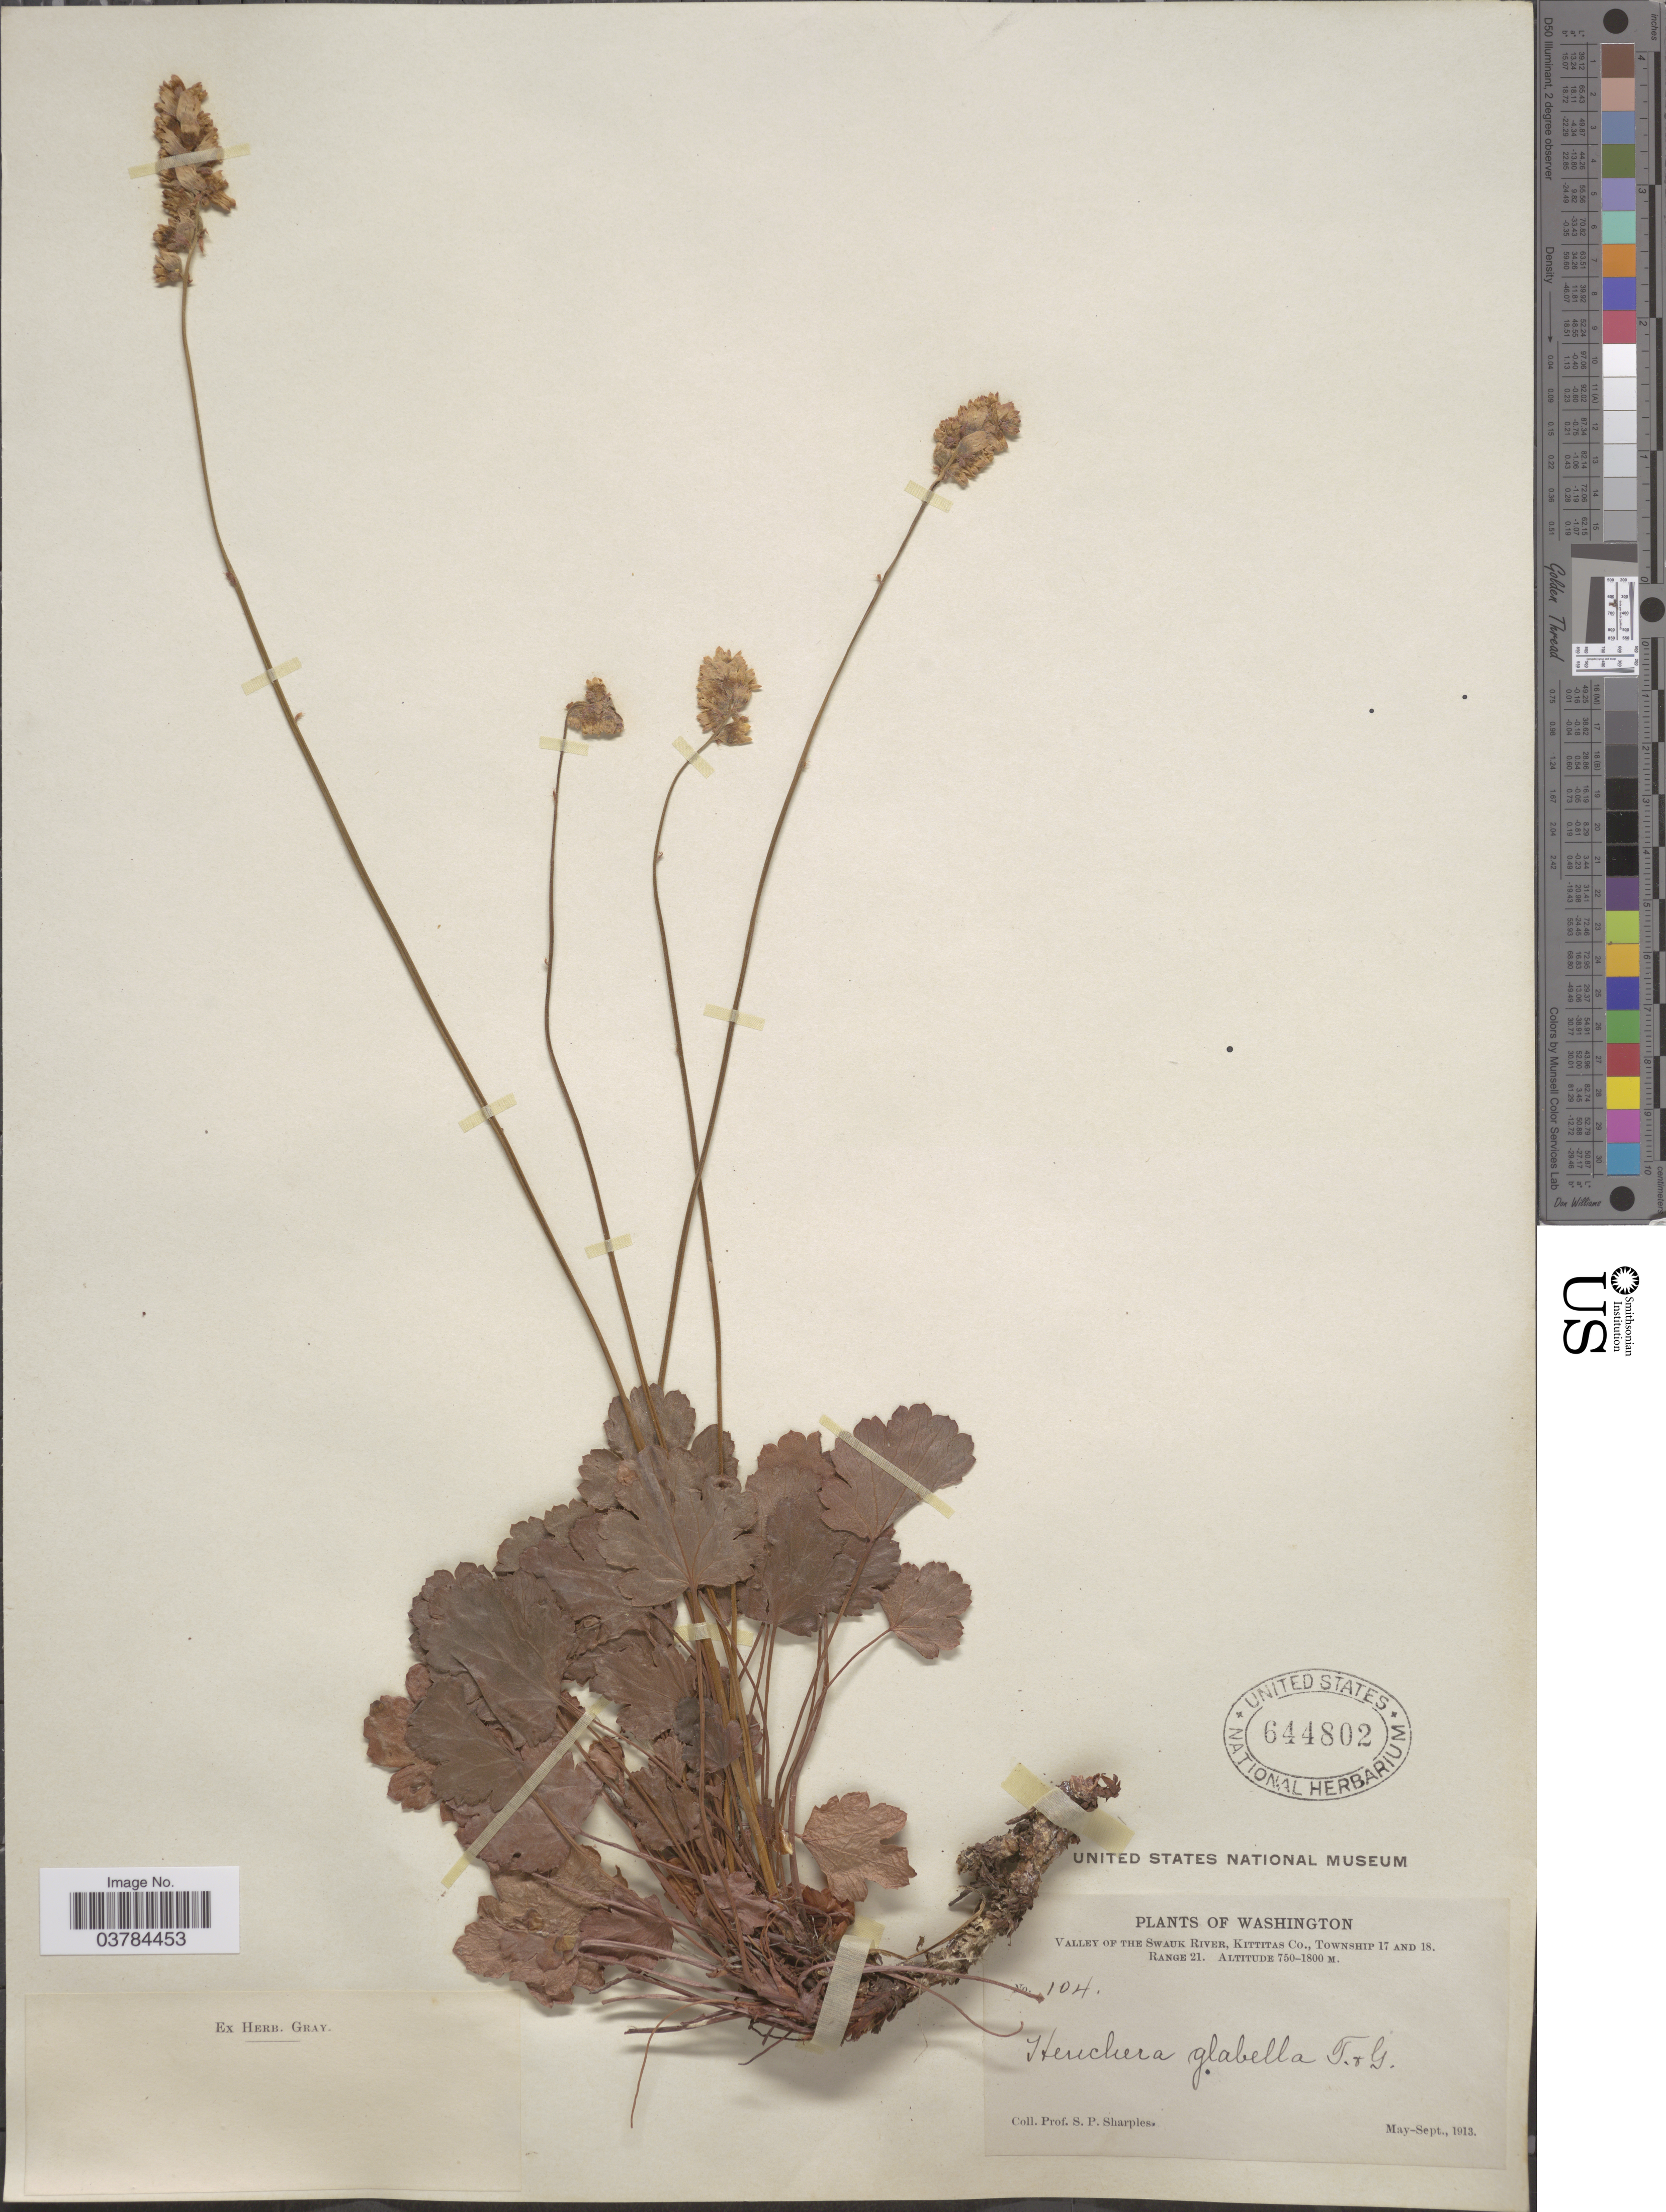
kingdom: Plantae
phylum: Tracheophyta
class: Magnoliopsida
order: Saxifragales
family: Saxifragaceae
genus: Heuchera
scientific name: Heuchera glabella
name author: Torr. & A. Gray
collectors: S. Sharples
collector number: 104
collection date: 1913-05/1913-09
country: United States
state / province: Washington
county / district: Kittitas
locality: Valley of the Swauk River, Kittitas Co., Township 17 and 18. Range 21.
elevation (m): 750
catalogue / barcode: US 644802